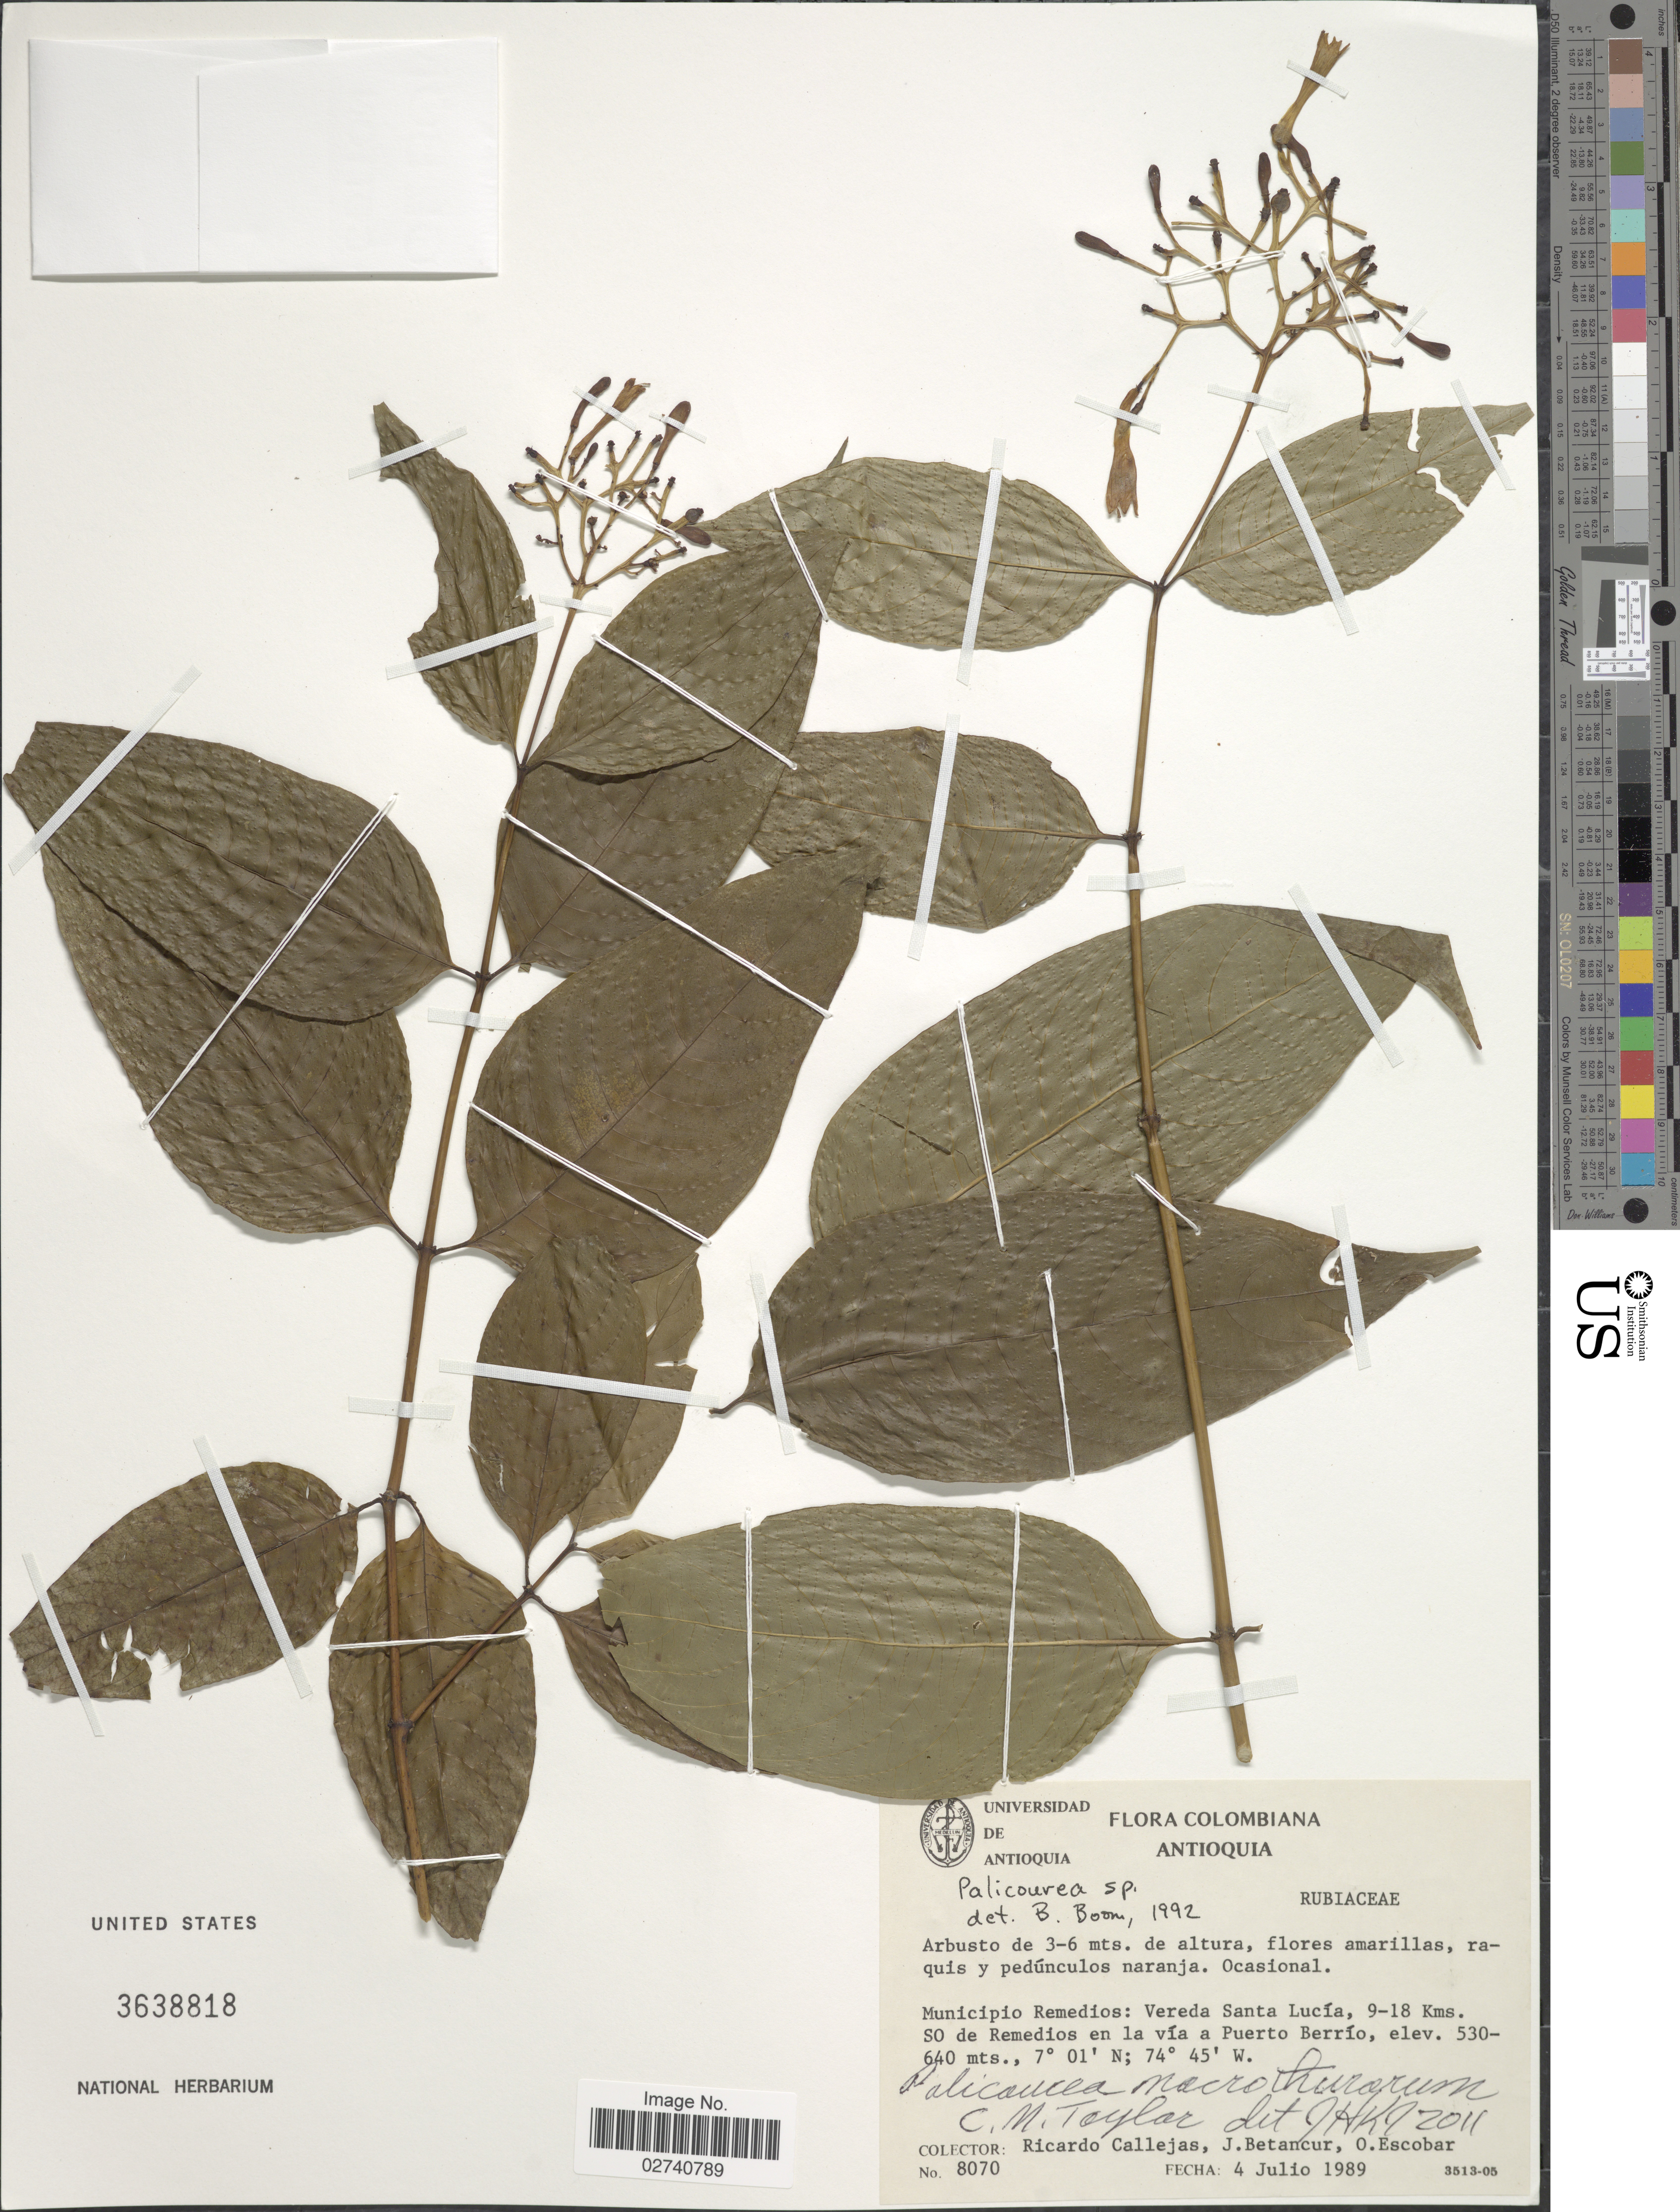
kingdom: Plantae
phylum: Tracheophyta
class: Magnoliopsida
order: Gentianales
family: Rubiaceae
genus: Palicourea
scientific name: Palicourea sp.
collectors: R. Callejas, J. Betancur & O. Escobar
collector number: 8070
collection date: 1989-07-04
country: Colombia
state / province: Antioquia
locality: Municipio Remedios: Vereda Santa Lucia, 9-18 kms. SO de Remedios en la via a Puerto Berrio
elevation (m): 530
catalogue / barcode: US 3638818